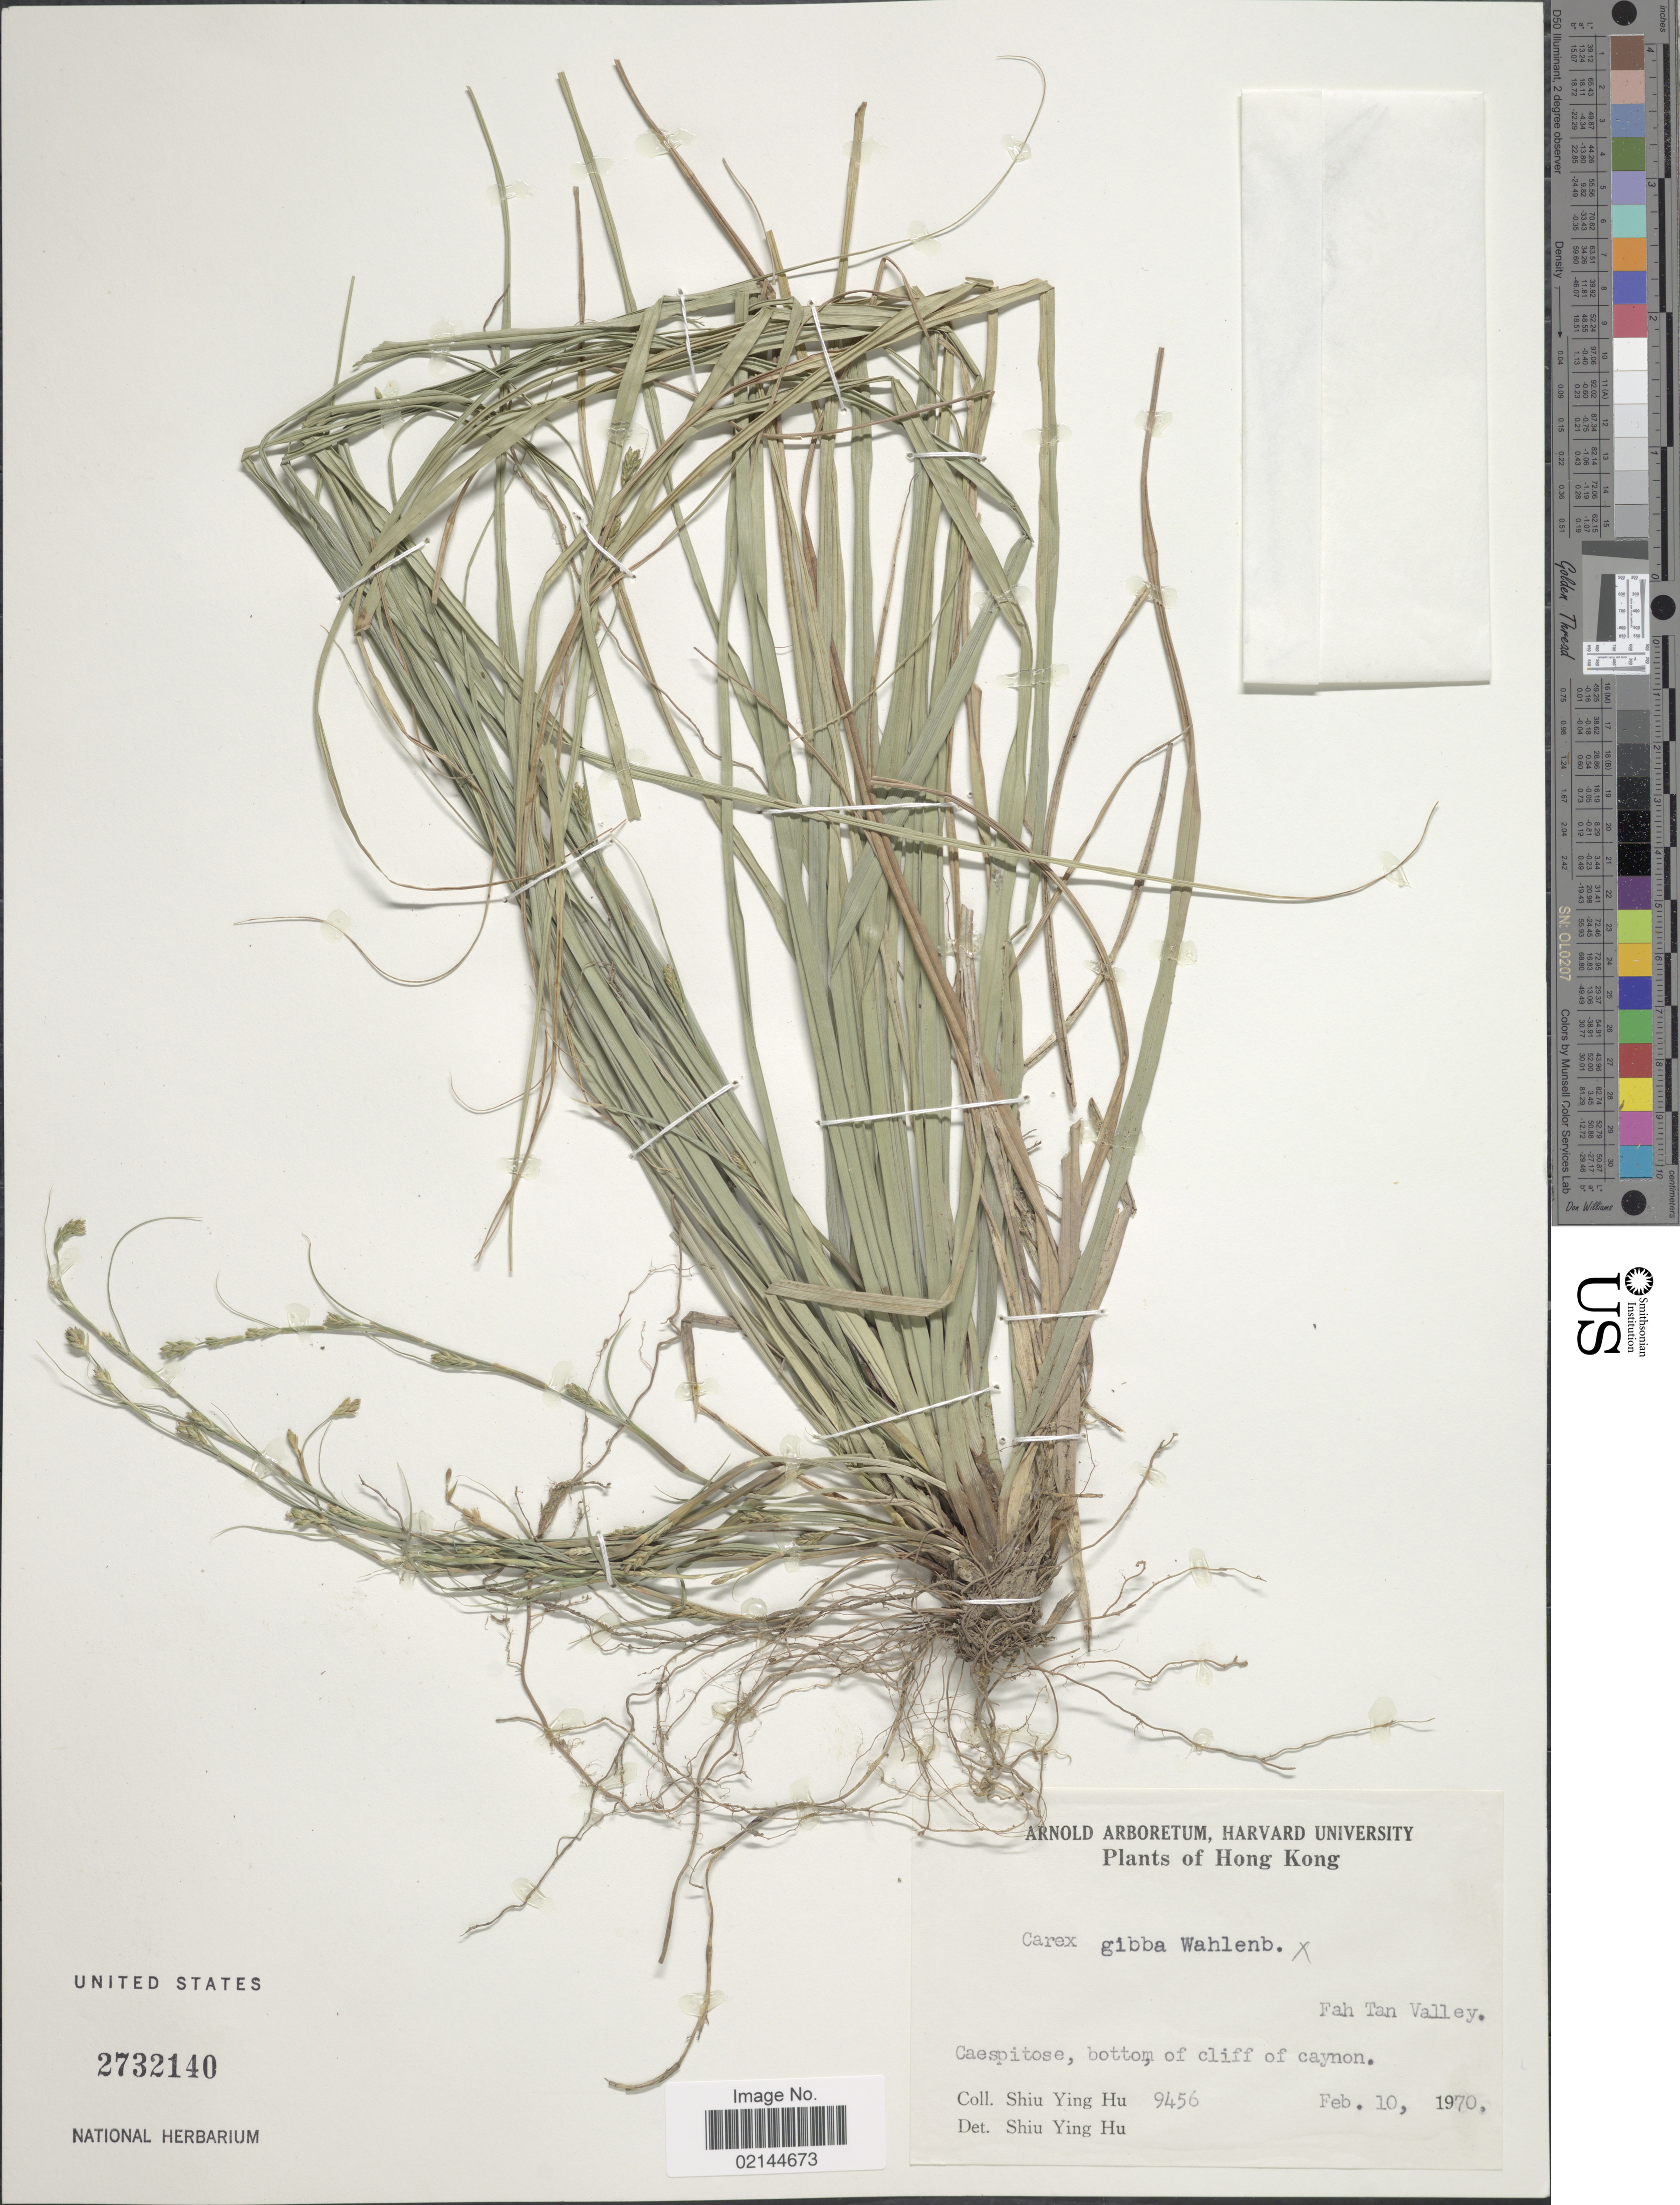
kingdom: Plantae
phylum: Tracheophyta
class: Liliopsida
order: Poales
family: Cyperaceae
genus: Carex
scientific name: Carex gibba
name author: Wahlenb.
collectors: S. Y. Hu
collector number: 9456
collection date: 1970-02-10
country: China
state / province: Hong Kong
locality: Fah Tan Valley. Bottom of cliff of canyon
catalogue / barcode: US 2732140